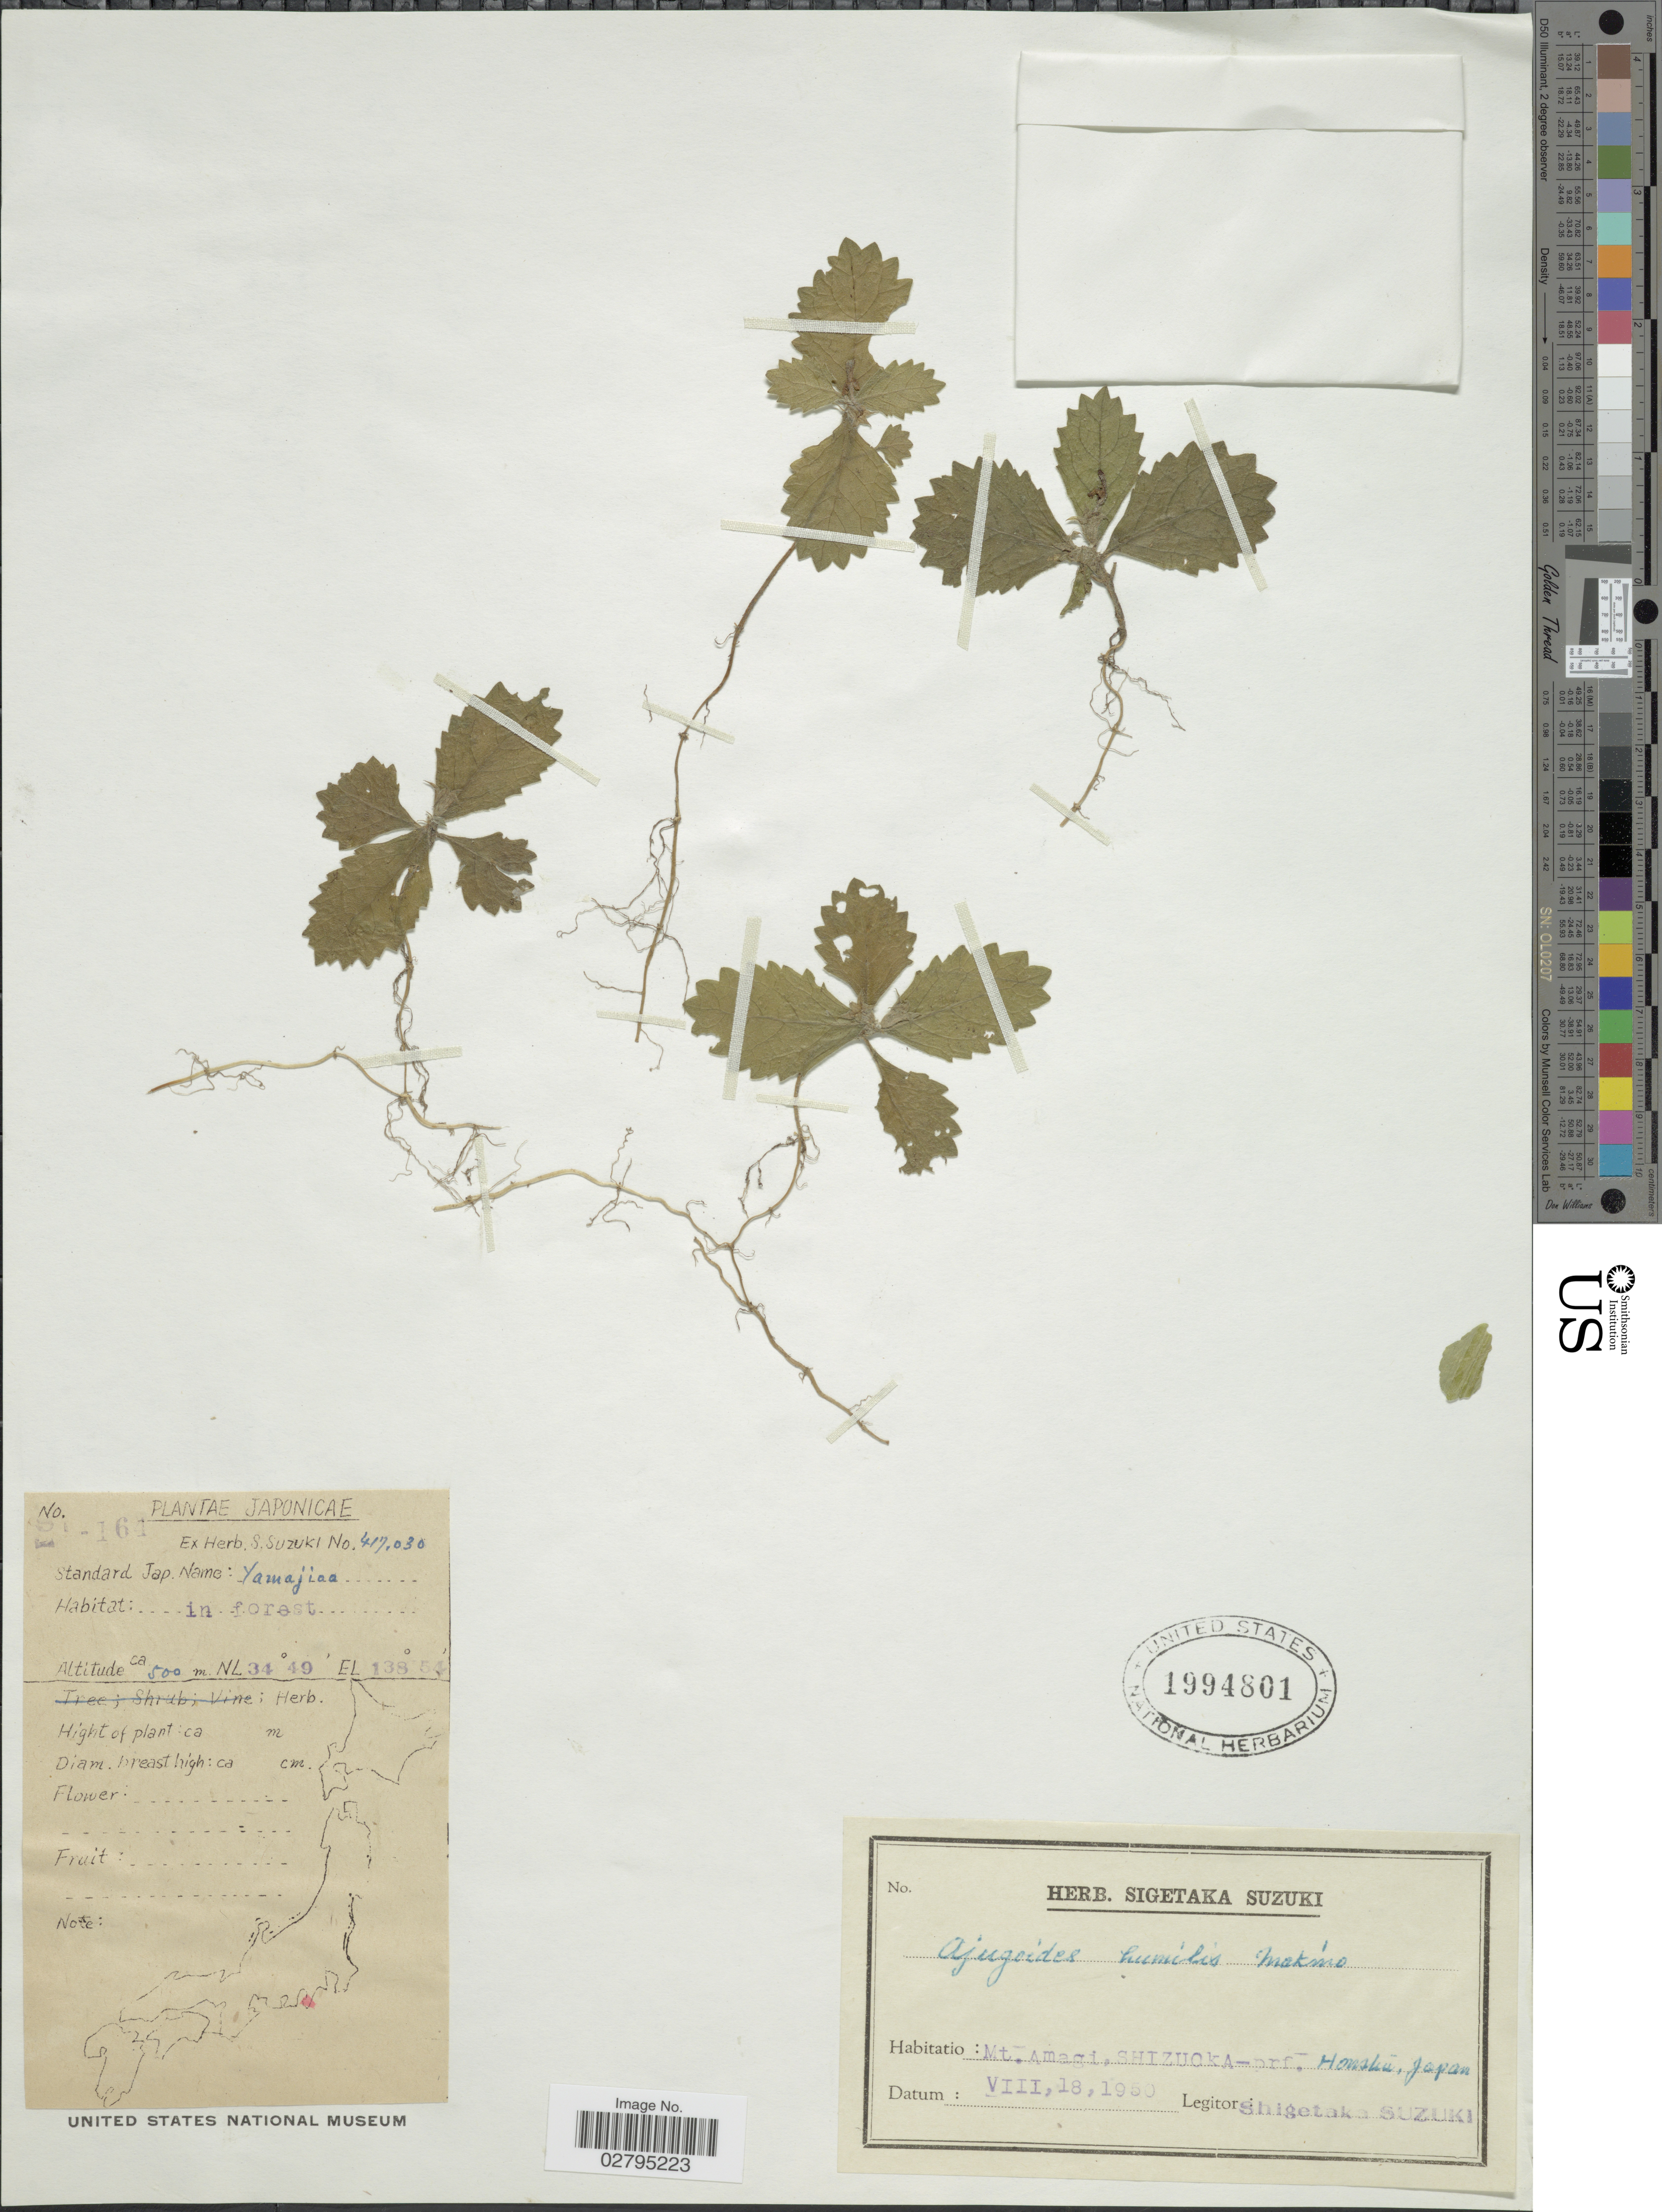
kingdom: Plantae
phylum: Tracheophyta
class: Magnoliopsida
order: Lamiales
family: Lamiaceae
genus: Ajugoides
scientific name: Ajugoides humilis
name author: (Miq.) Makino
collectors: S. Suzuki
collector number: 417030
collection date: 1950-08-18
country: Japan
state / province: Sizuoka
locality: Mt. Amagi, Shizuoka-prf., Honshú.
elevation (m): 500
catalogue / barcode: US 1994801